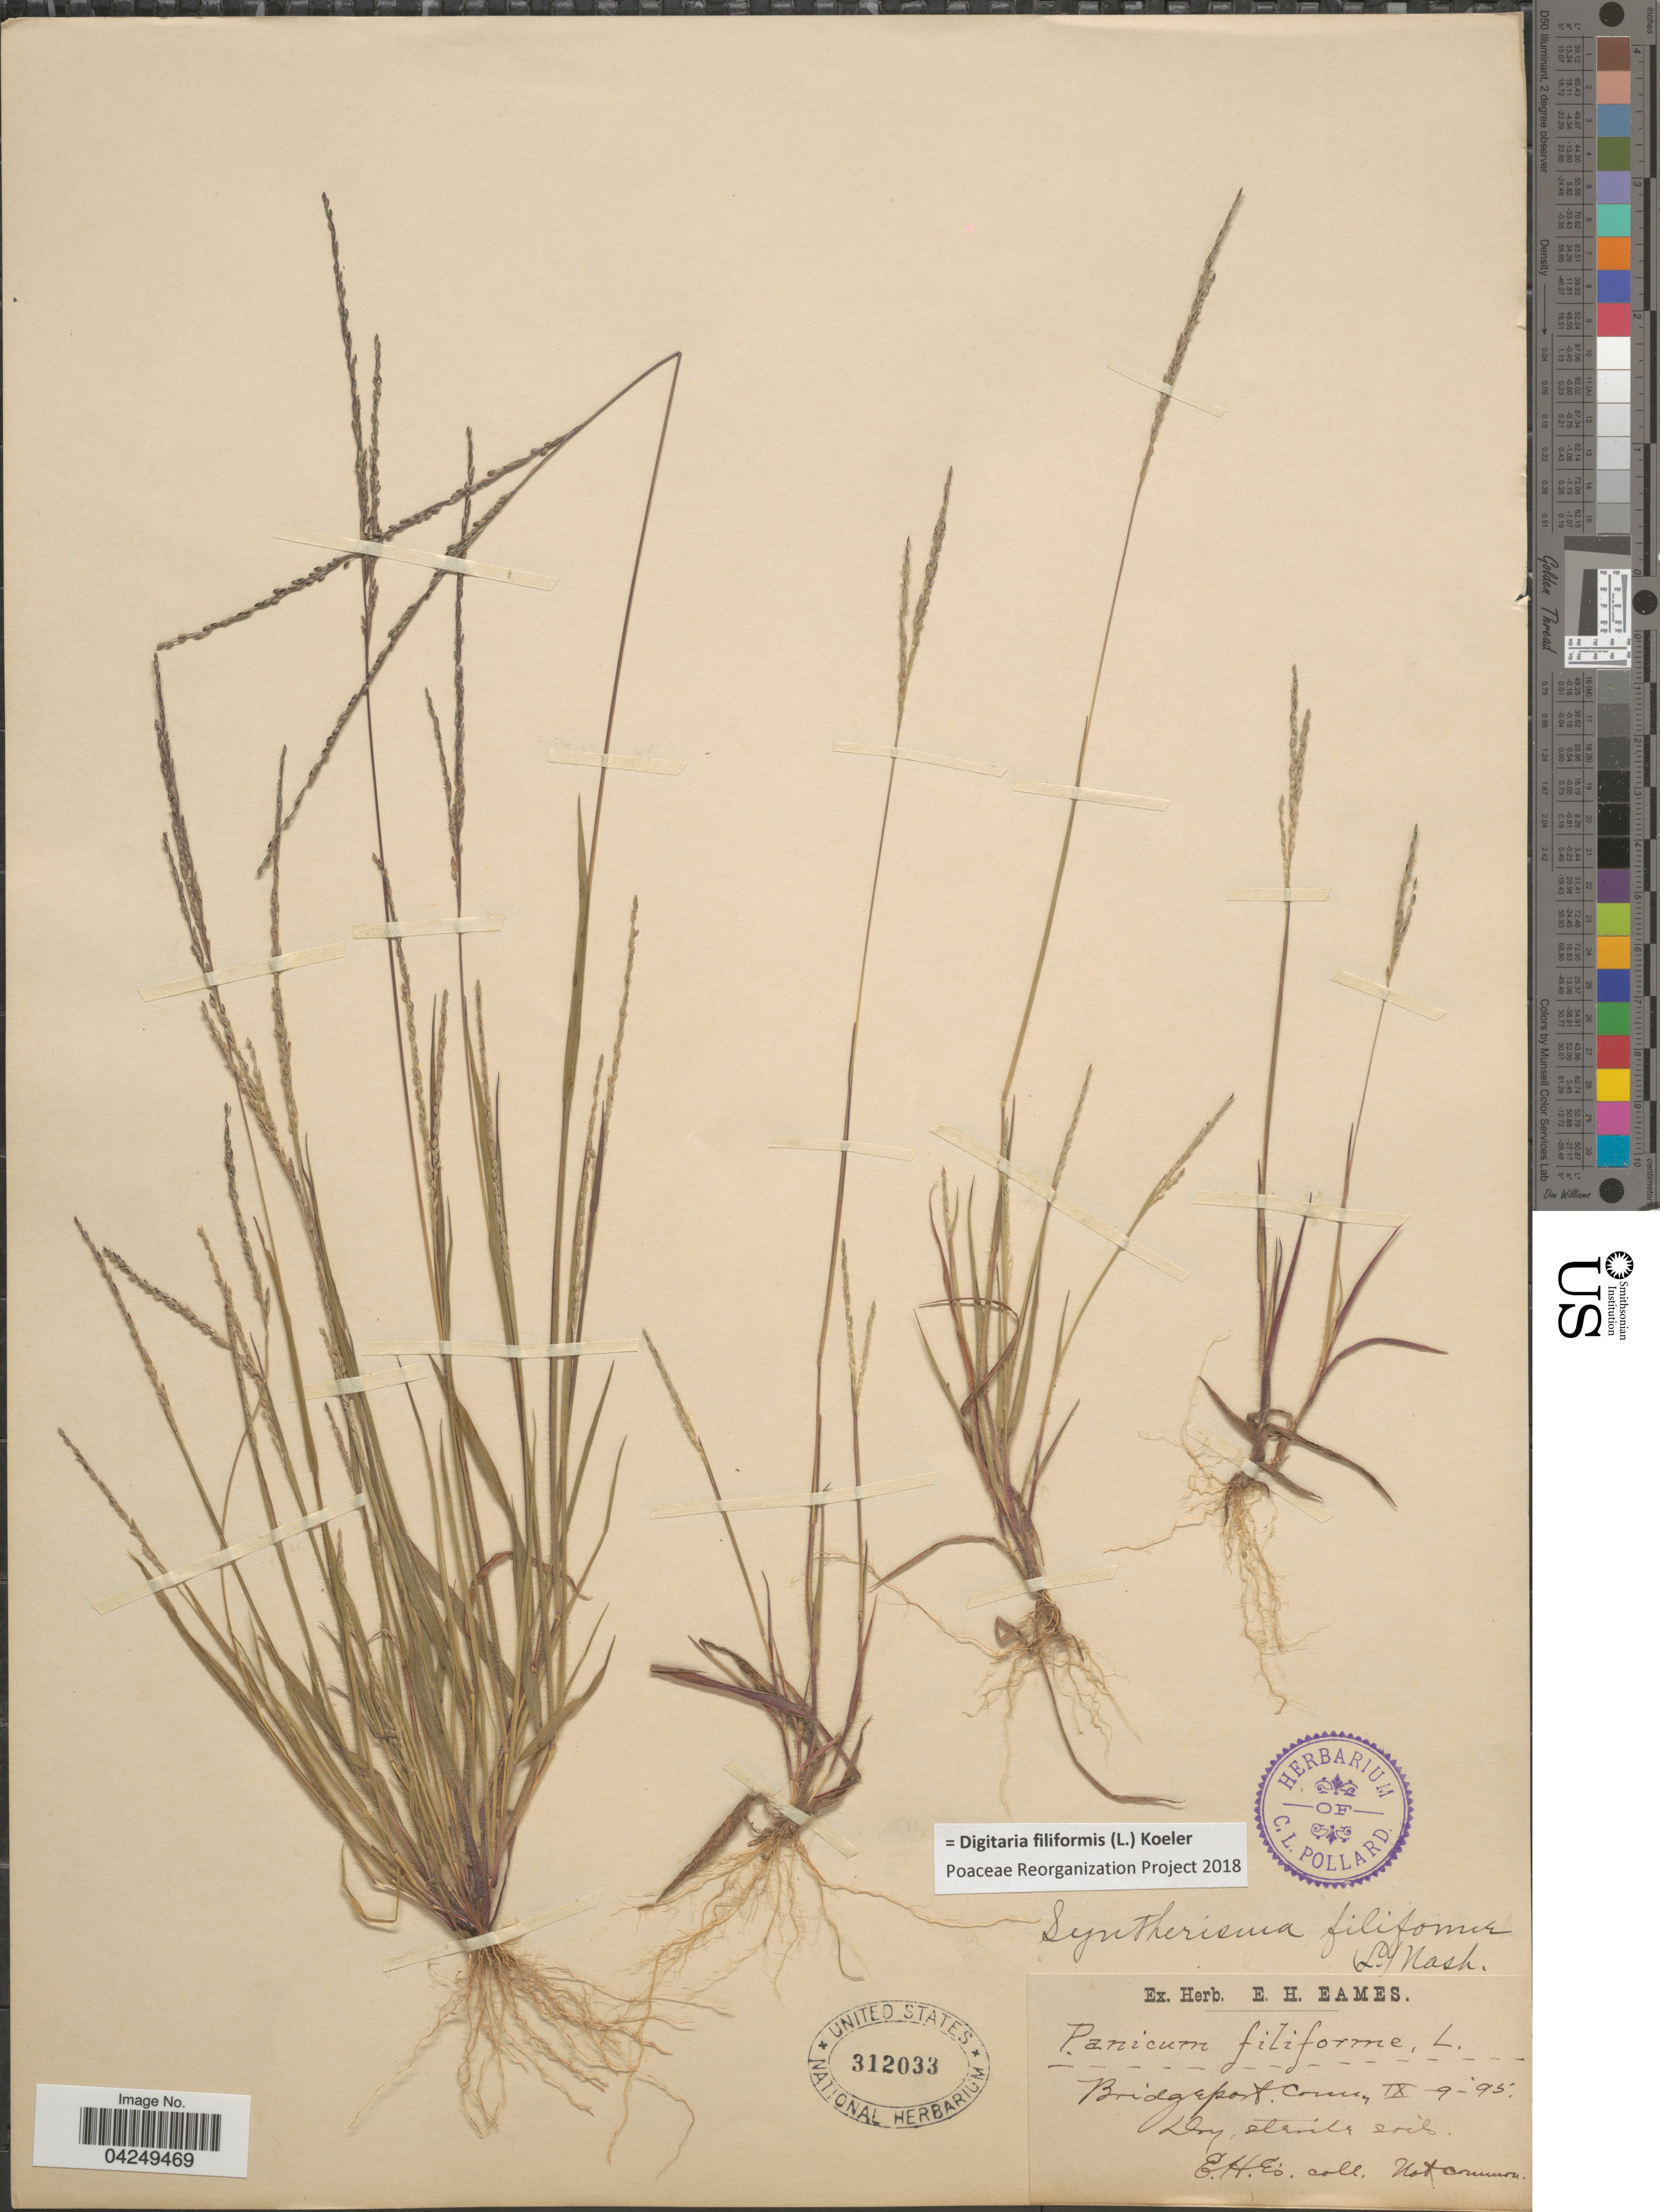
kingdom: Plantae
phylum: Tracheophyta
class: Liliopsida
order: Poales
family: Poaceae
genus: Digitaria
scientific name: Digitaria filiformis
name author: (L.) Koeler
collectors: E. H. Eames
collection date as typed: Transcribed d/m/y: 9/9/95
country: United States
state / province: Connecticut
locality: Bridgeport.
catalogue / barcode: US 312033